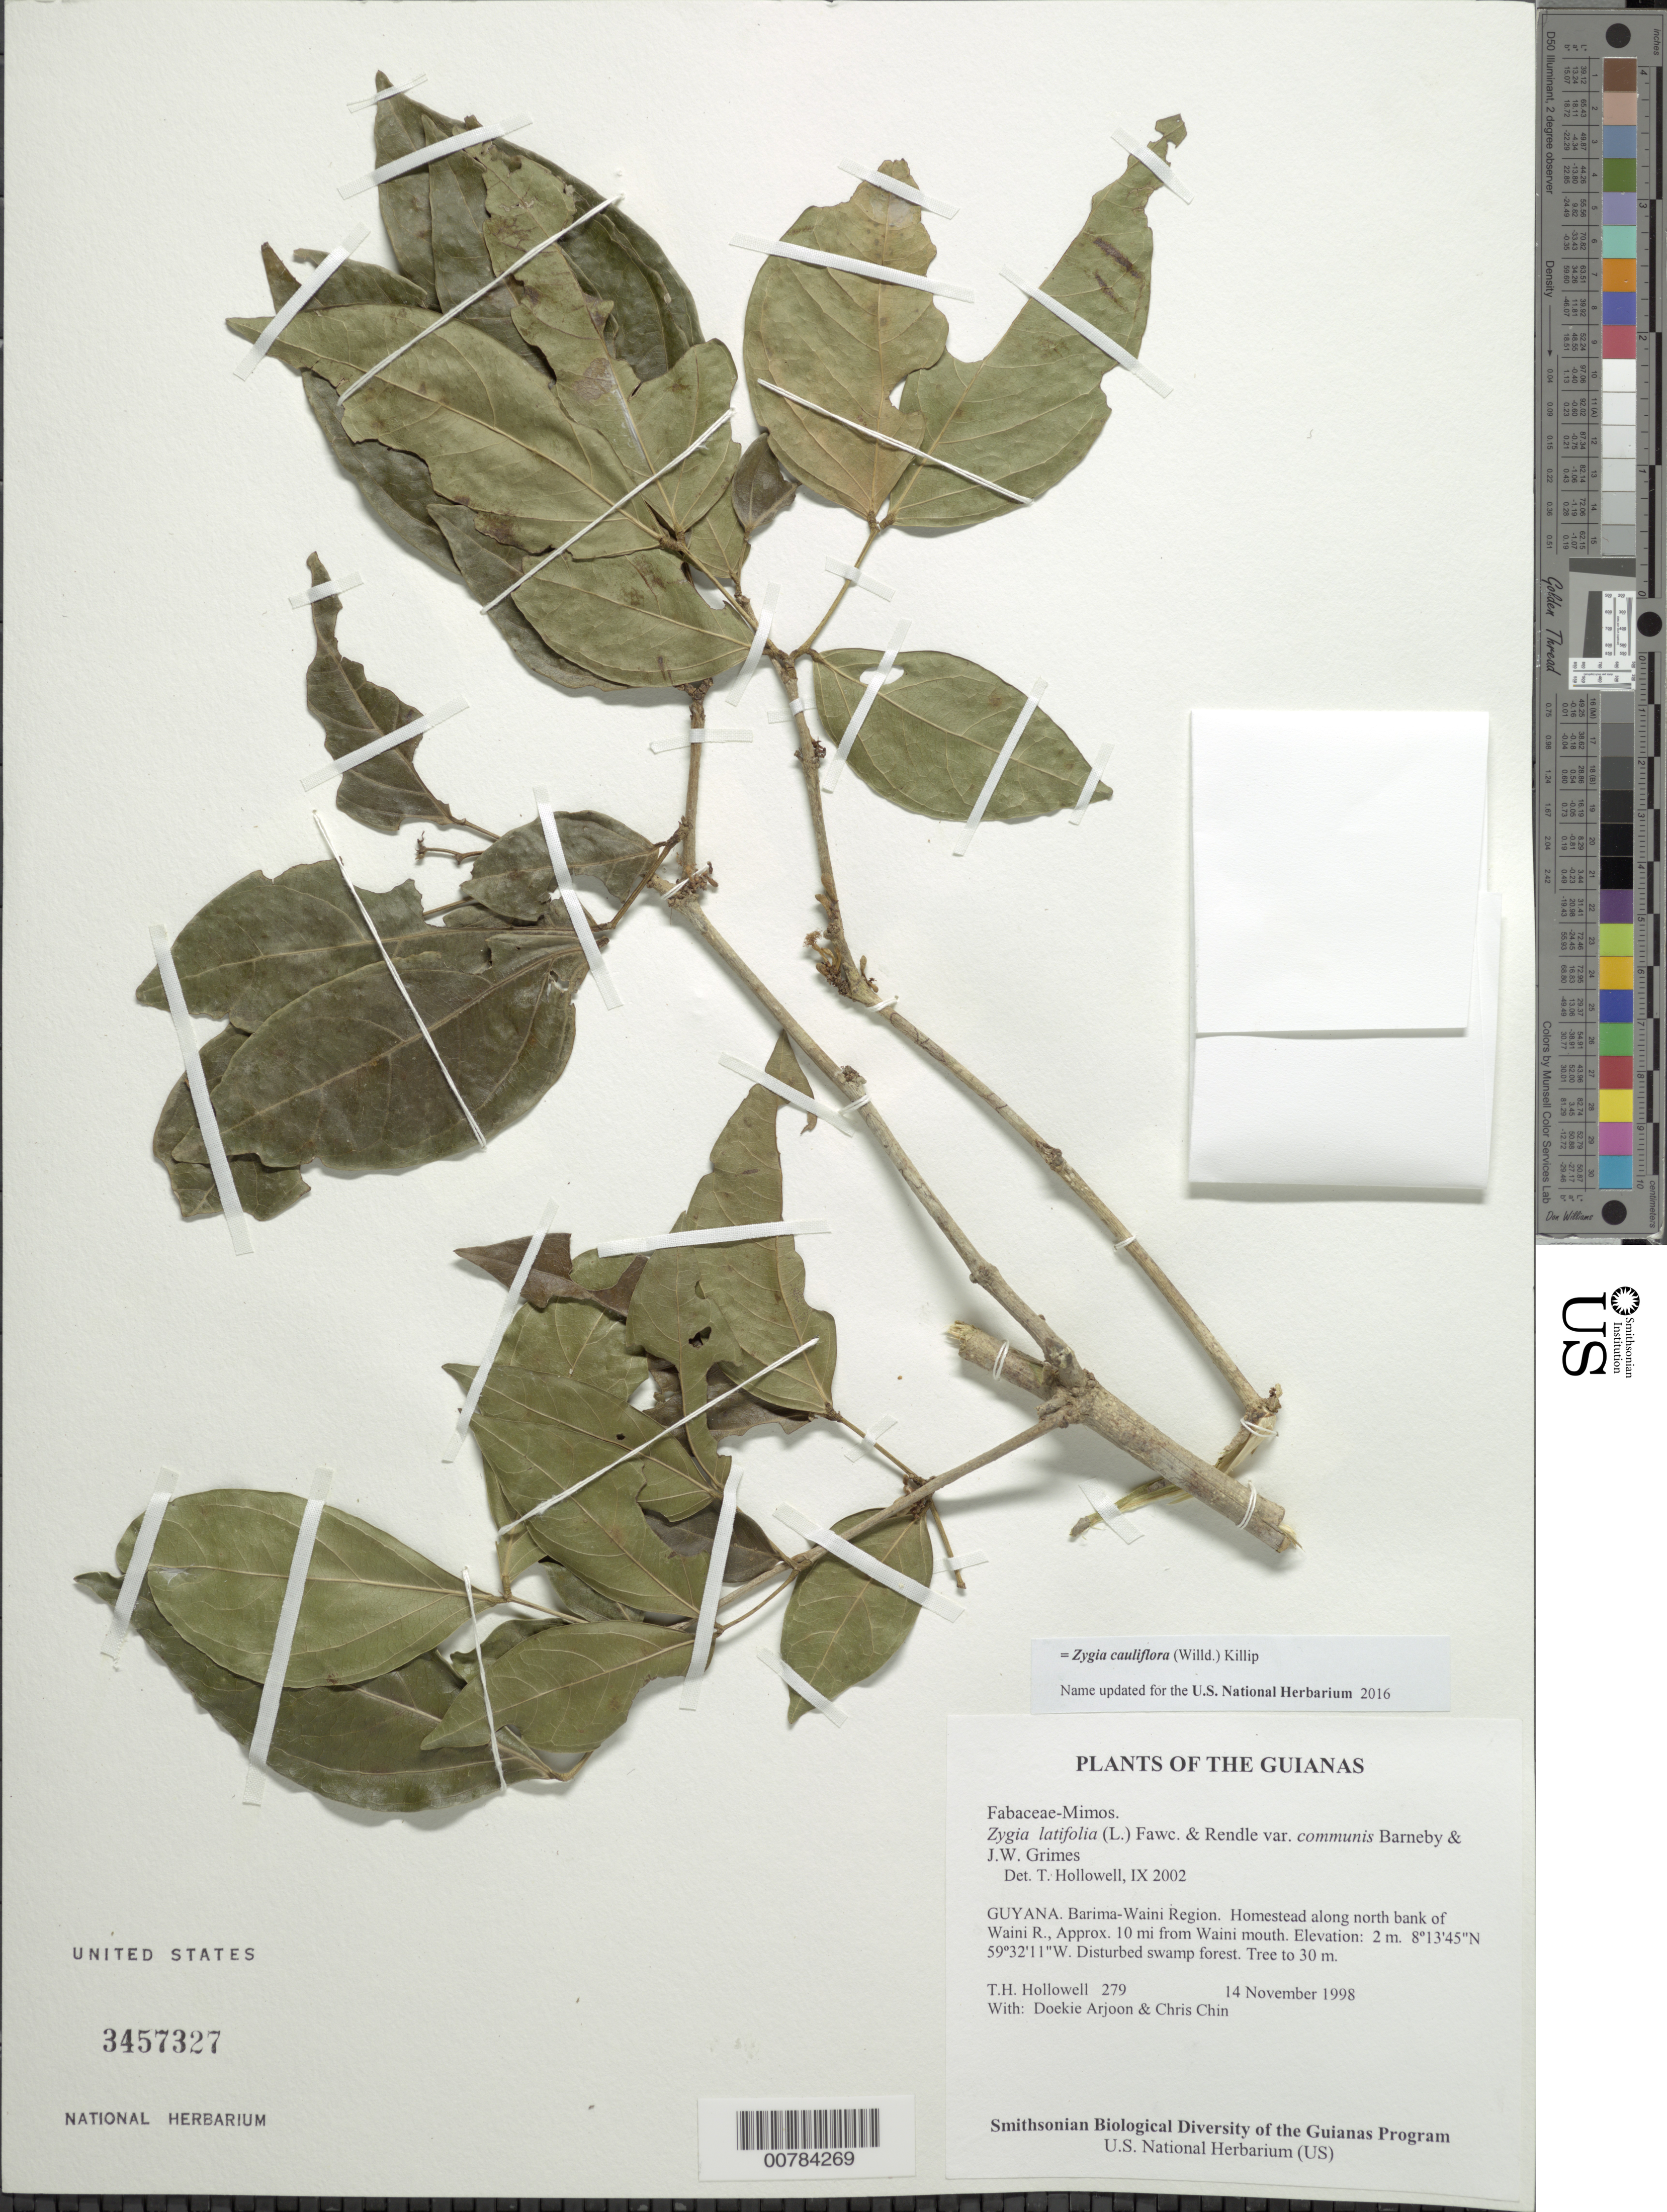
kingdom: Plantae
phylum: Tracheophyta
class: Magnoliopsida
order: Fabales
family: Fabaceae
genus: Zygia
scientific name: Zygia cauliflora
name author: (Willd.) Killip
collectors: T. Hollowell, D. Arjoon & C. Chin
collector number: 279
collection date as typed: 14 November 1998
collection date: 1998-11-14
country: Guyana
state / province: Barima-Waini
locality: Homestead along north bank of Waini R., Approx. 10 mi from Waini mouth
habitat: Disturbed swamp forest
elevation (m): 2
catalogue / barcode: US 3457327